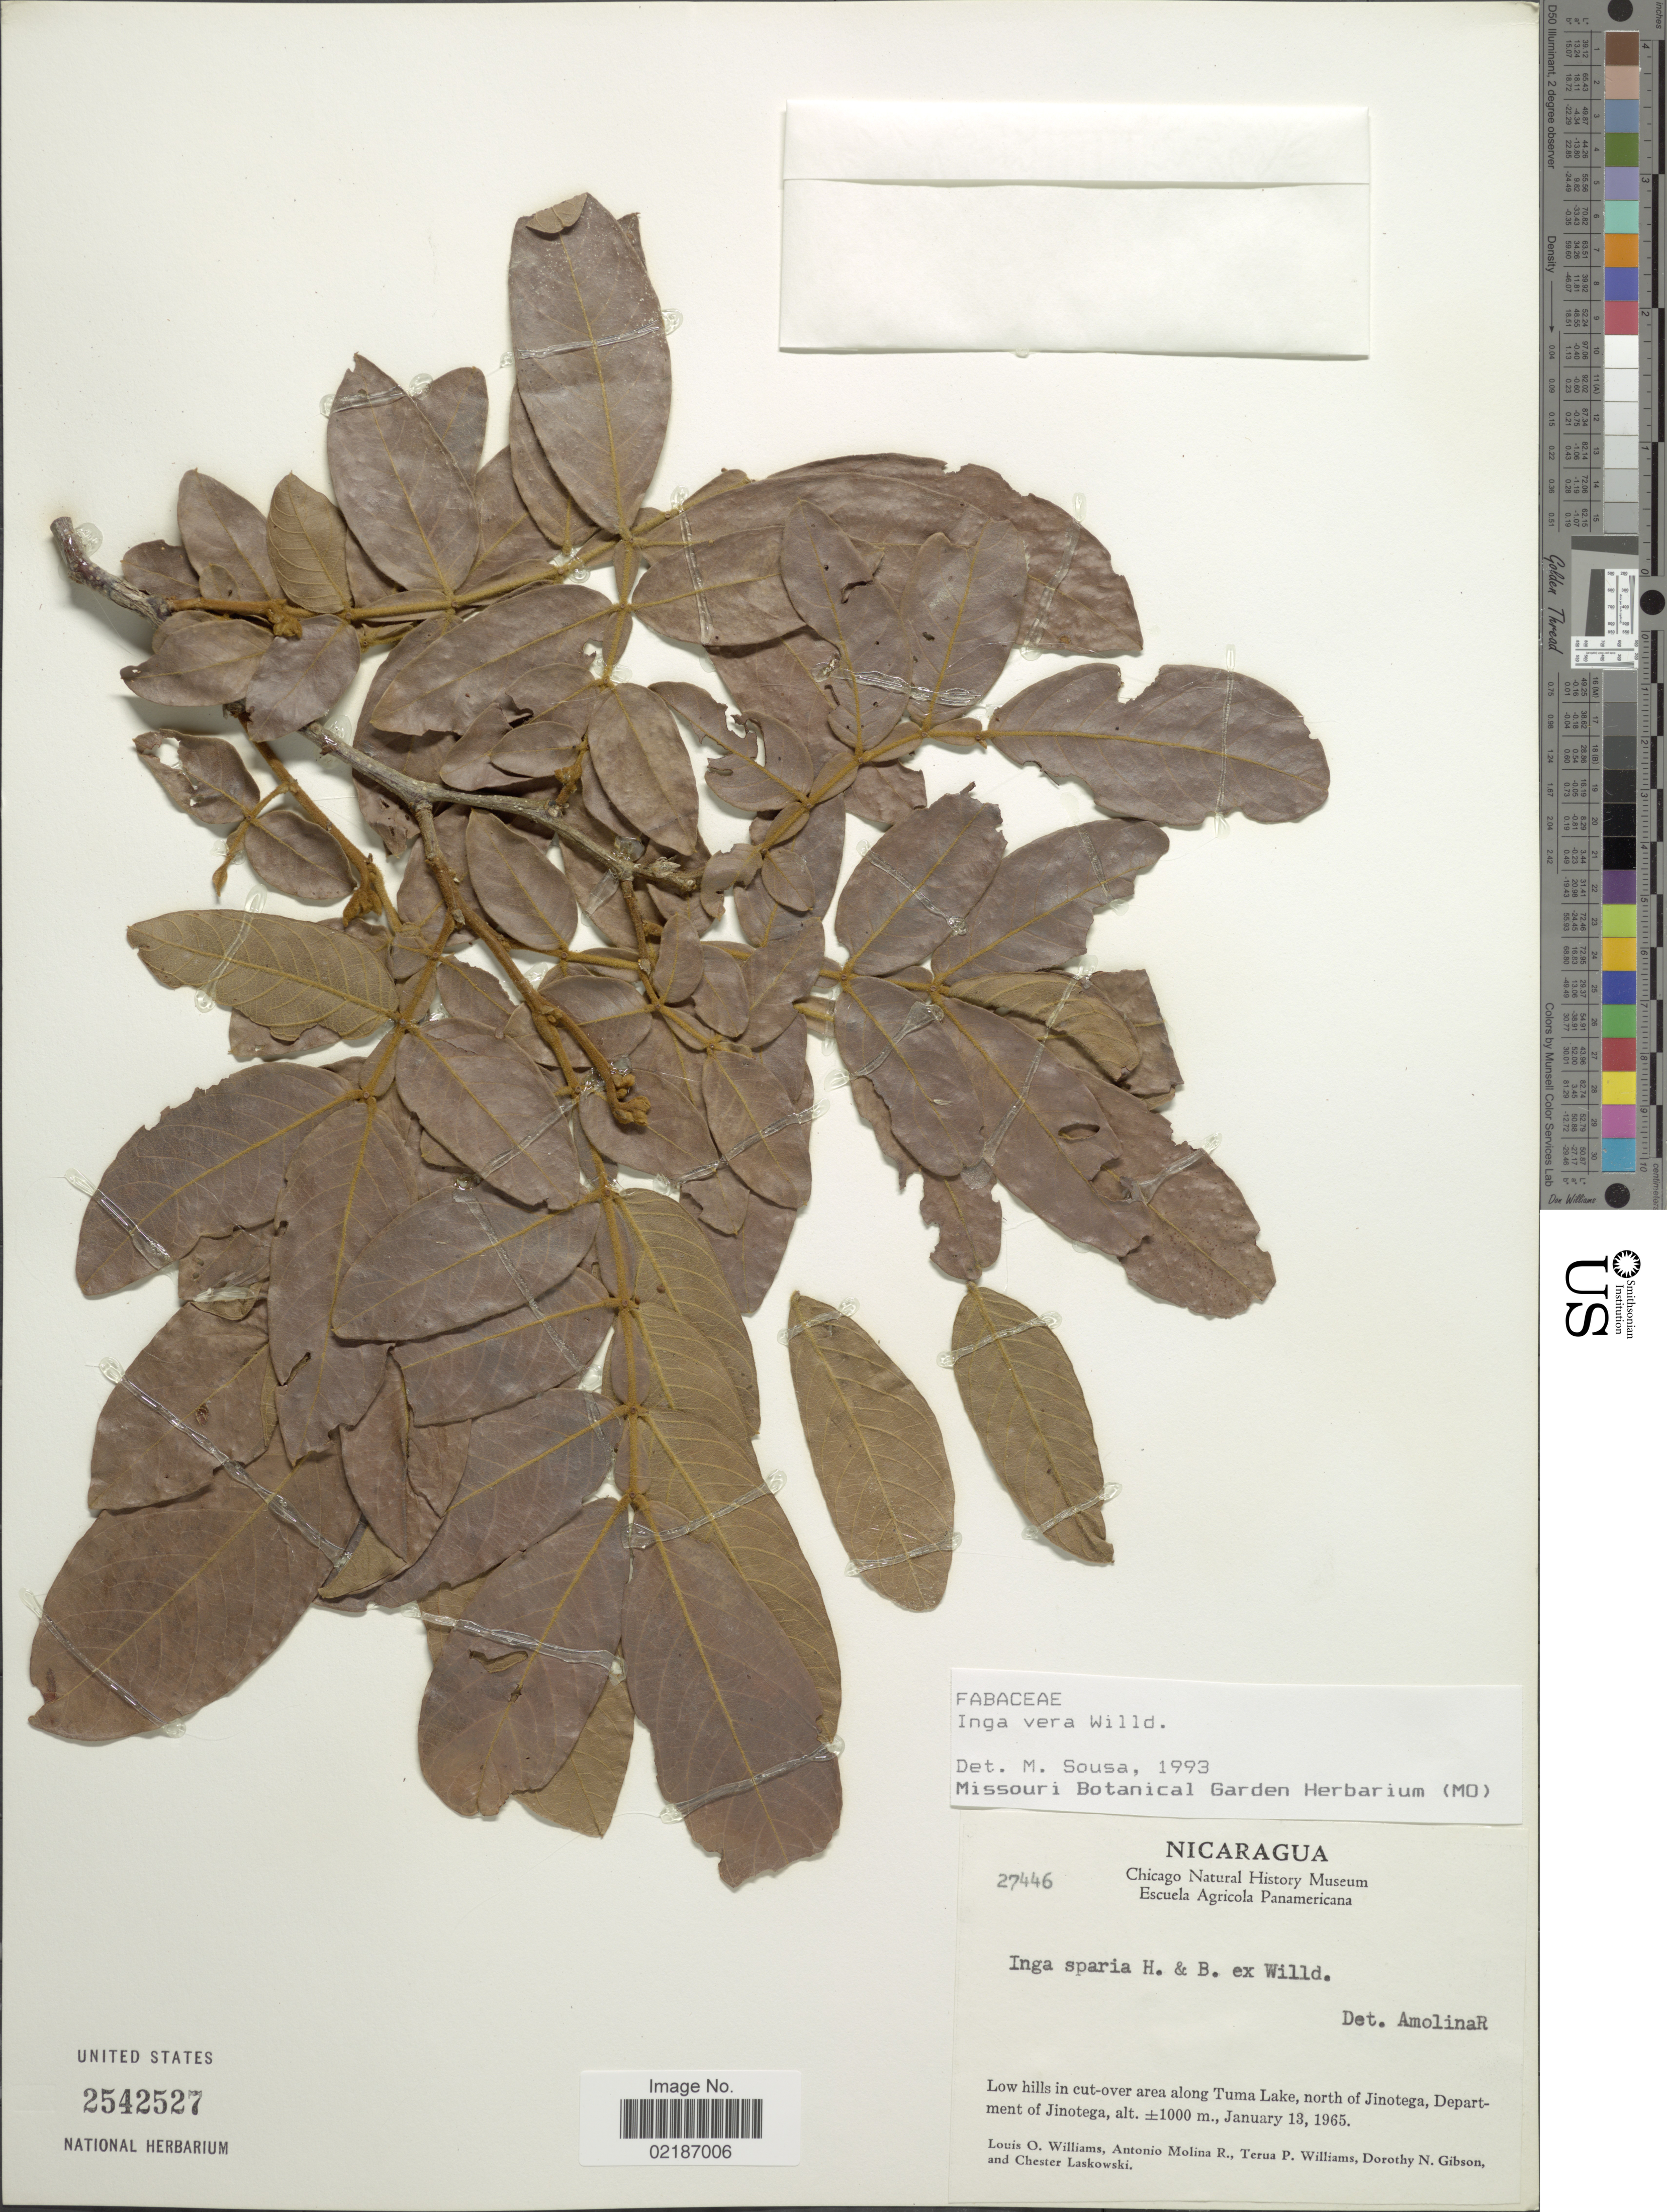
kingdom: Plantae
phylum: Tracheophyta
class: Magnoliopsida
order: Fabales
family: Fabaceae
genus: Inga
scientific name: Inga vera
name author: Willd.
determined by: Sousa, M.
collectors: L. O. Williams, A. Molina R., T. P. Williams, D. N. Gibson & C. Laskowski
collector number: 27446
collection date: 1965-01-13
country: Nicaragua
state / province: Jinotega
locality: Along Tuma Lake, north of Jinotega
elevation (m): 1000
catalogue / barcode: US 2542527